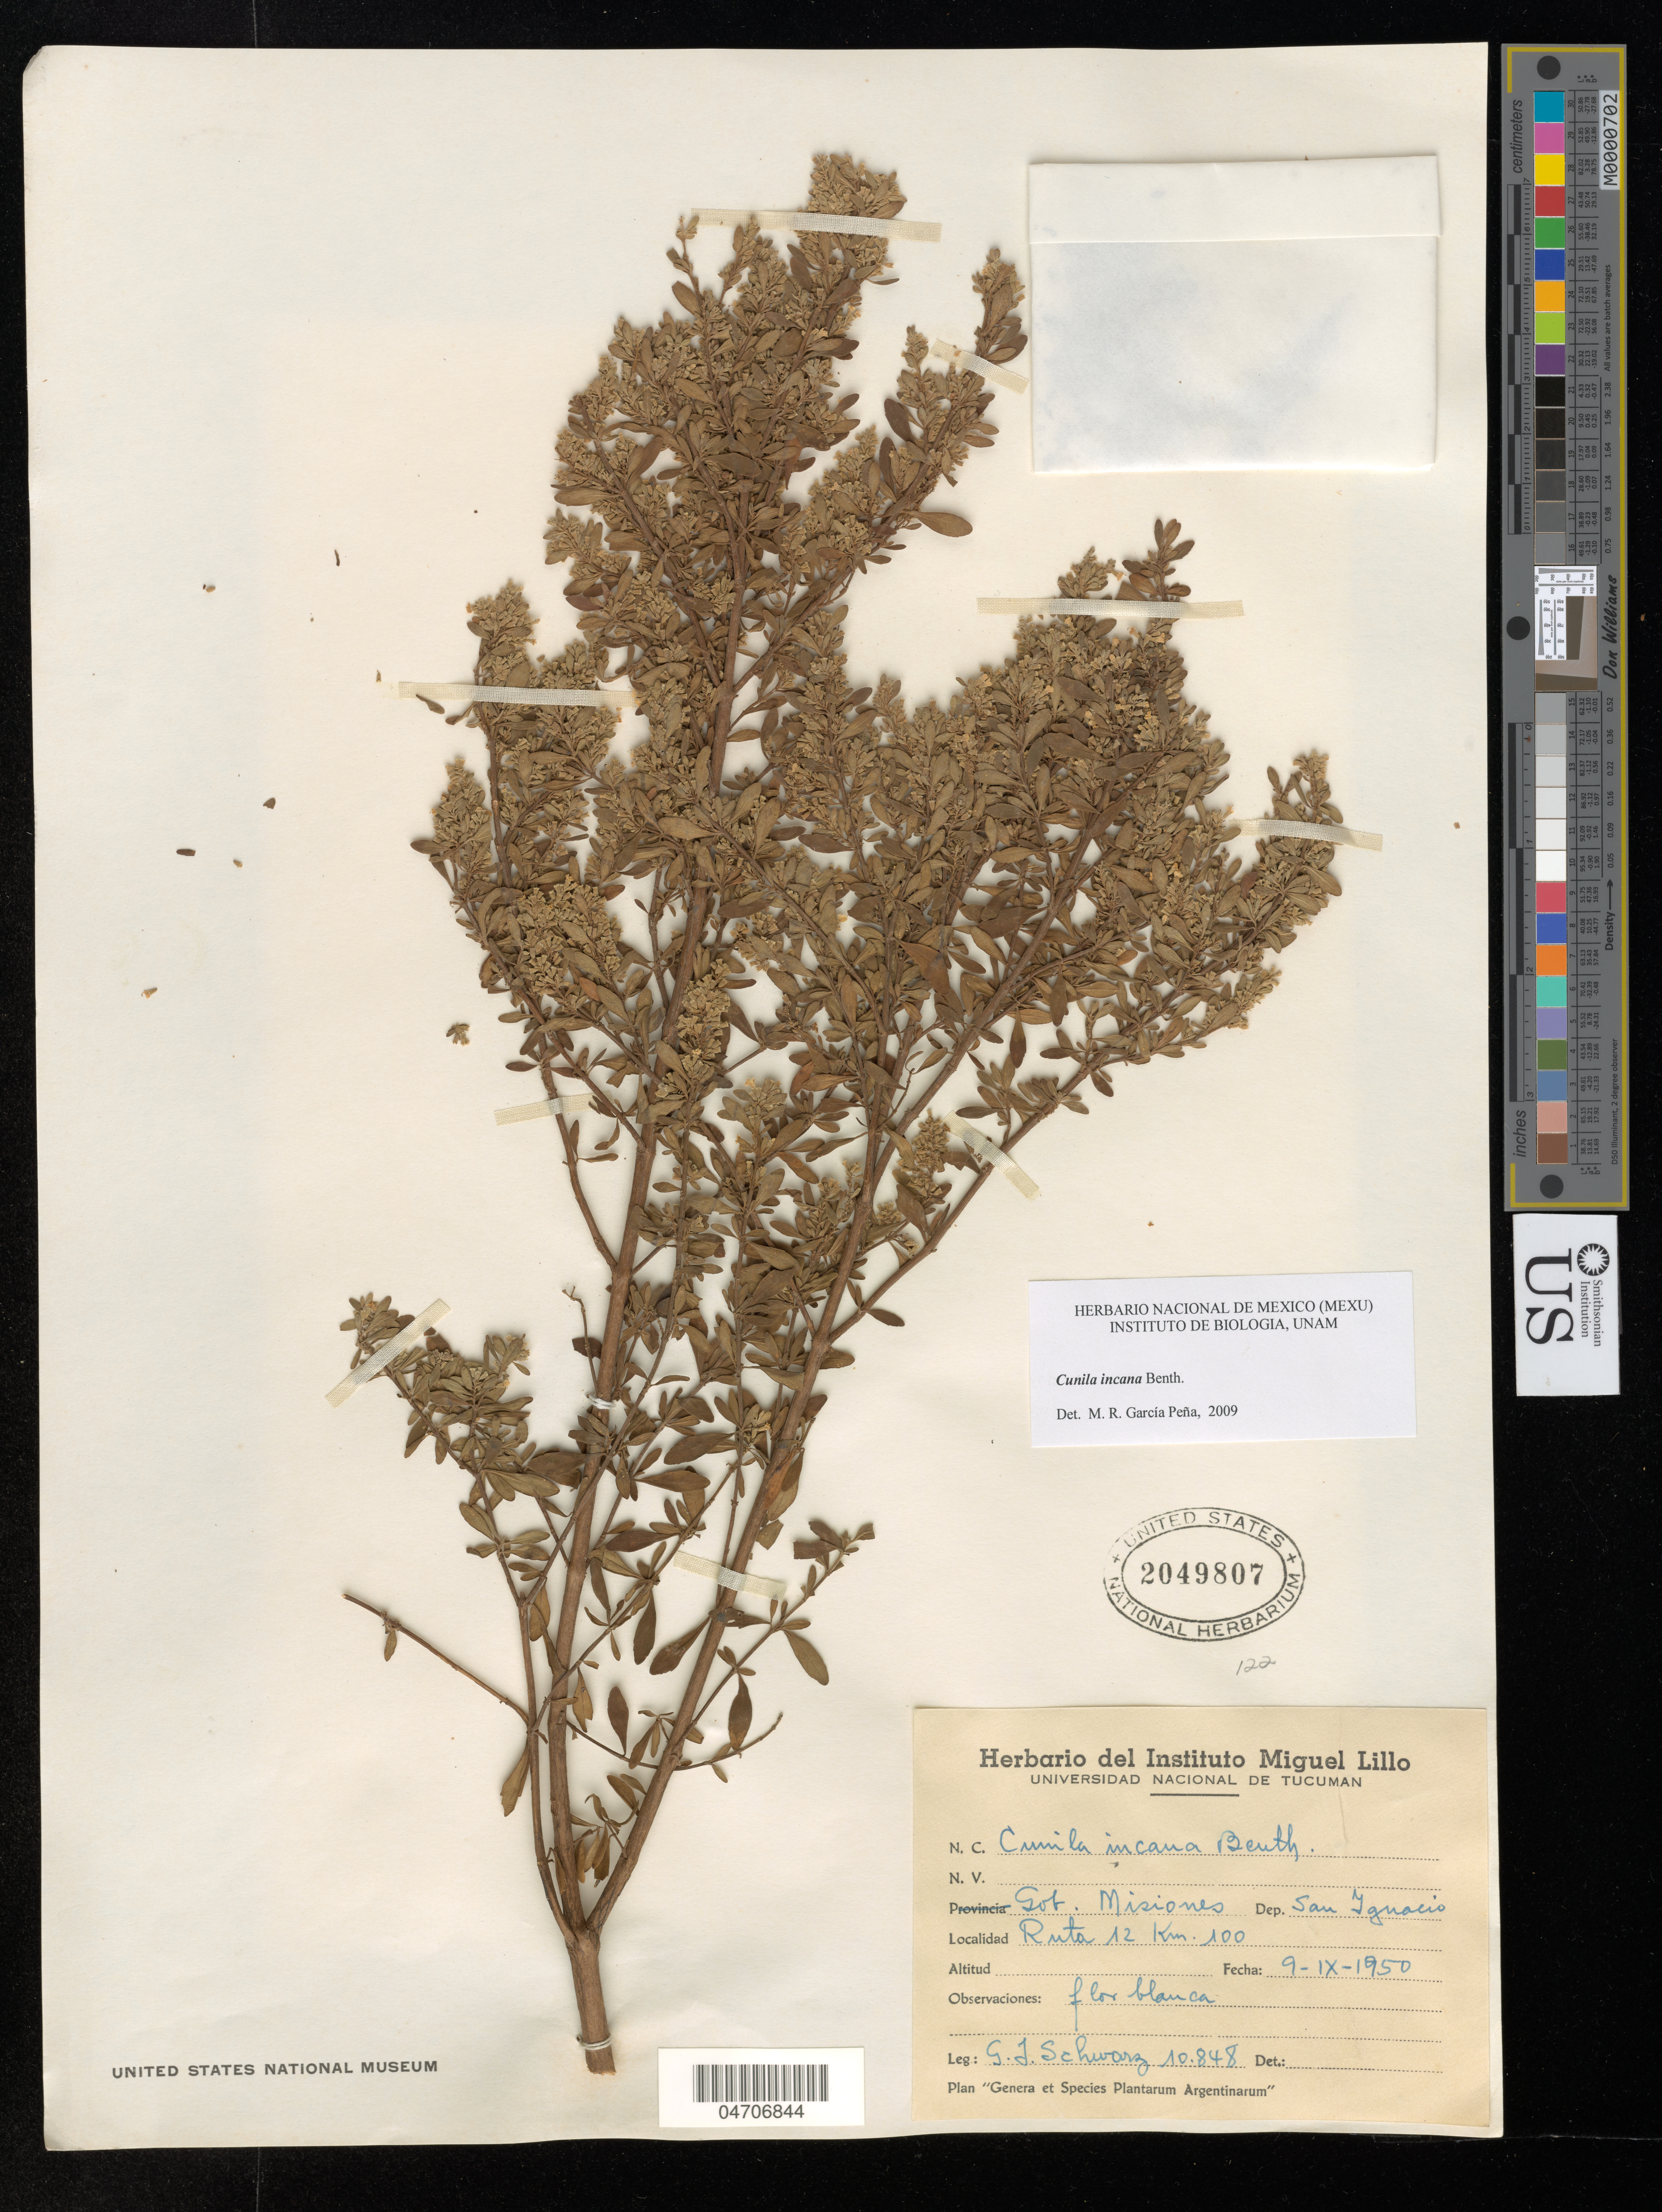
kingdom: Plantae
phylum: Tracheophyta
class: Magnoliopsida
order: Lamiales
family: Lamiaceae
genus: Cunila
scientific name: Cunila galioides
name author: Benth.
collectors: G. J. Schwarz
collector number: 10848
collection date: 1950-09-09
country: Argentina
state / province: Misiones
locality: Gob. Misiones Dep. San Ignacio. Ruta 12 Km. 100.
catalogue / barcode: US 2049807